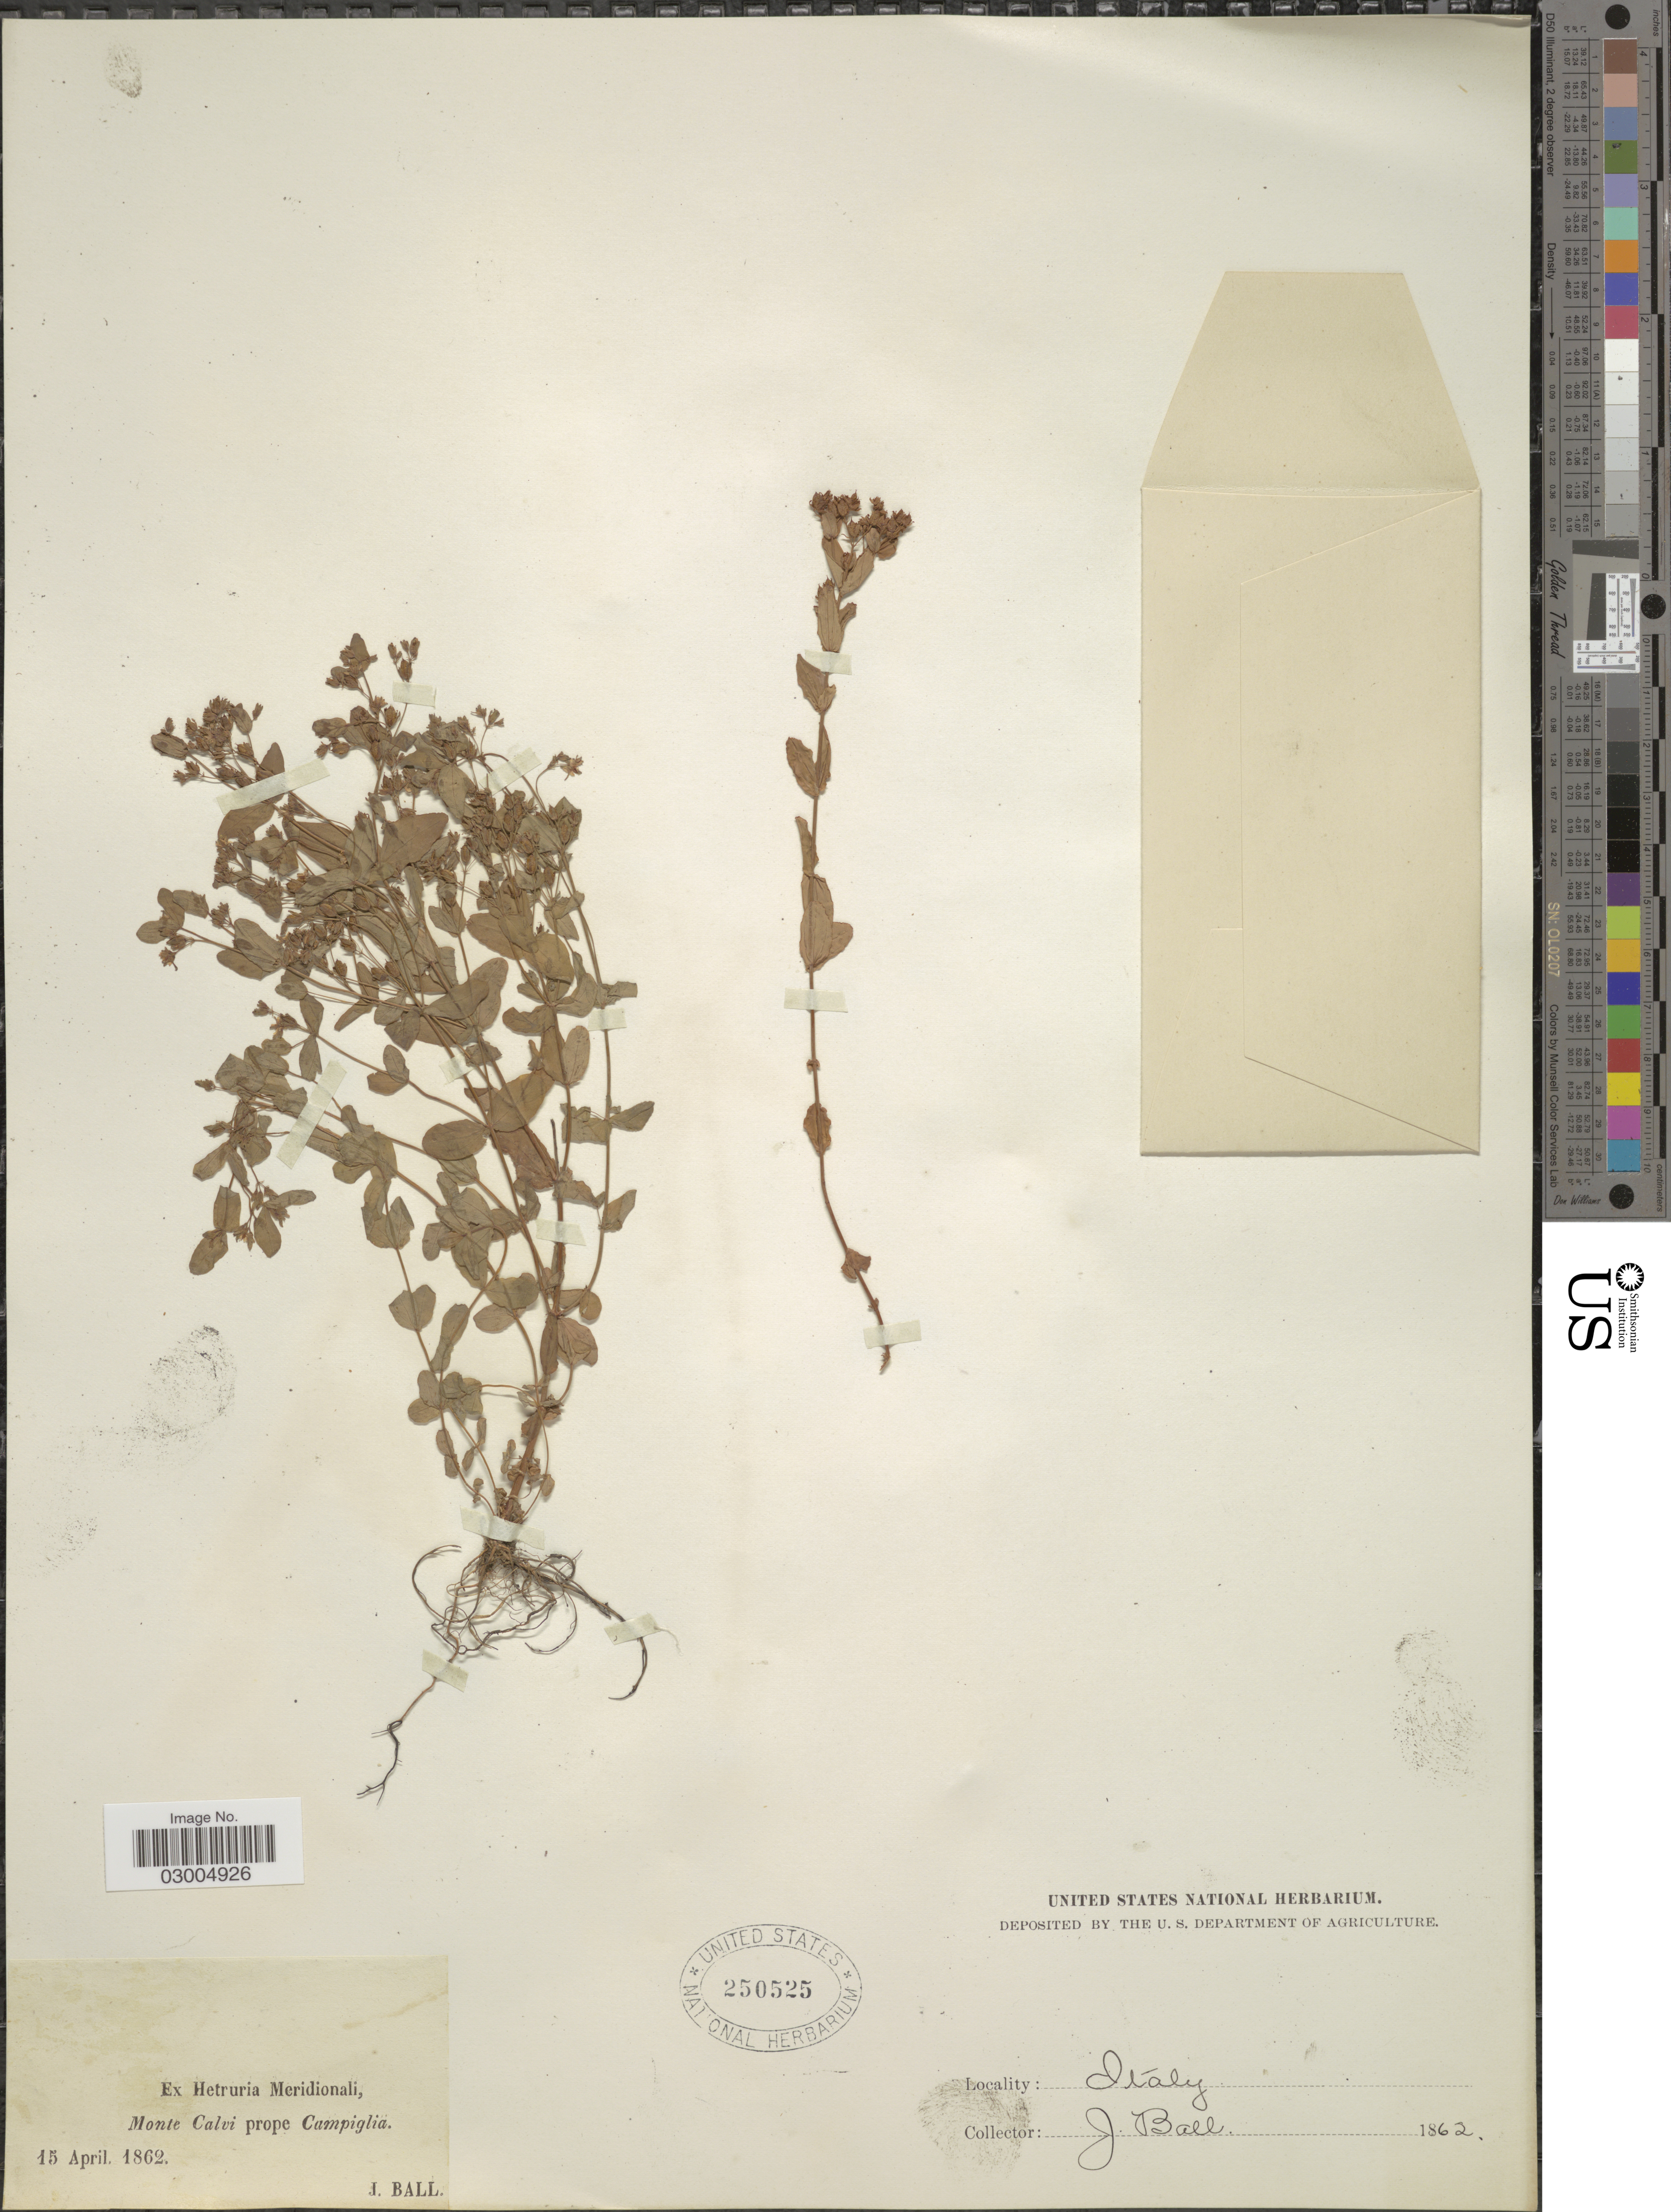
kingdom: Plantae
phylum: Tracheophyta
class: Magnoliopsida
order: Malpighiales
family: Hypericaceae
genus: Hypericum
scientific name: Hypericum sp.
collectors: J. Ball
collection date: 1862-04-15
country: Italy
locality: Ex Hertruria Meridionali. Monte Calvi prope Campiglia.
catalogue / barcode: US 250525